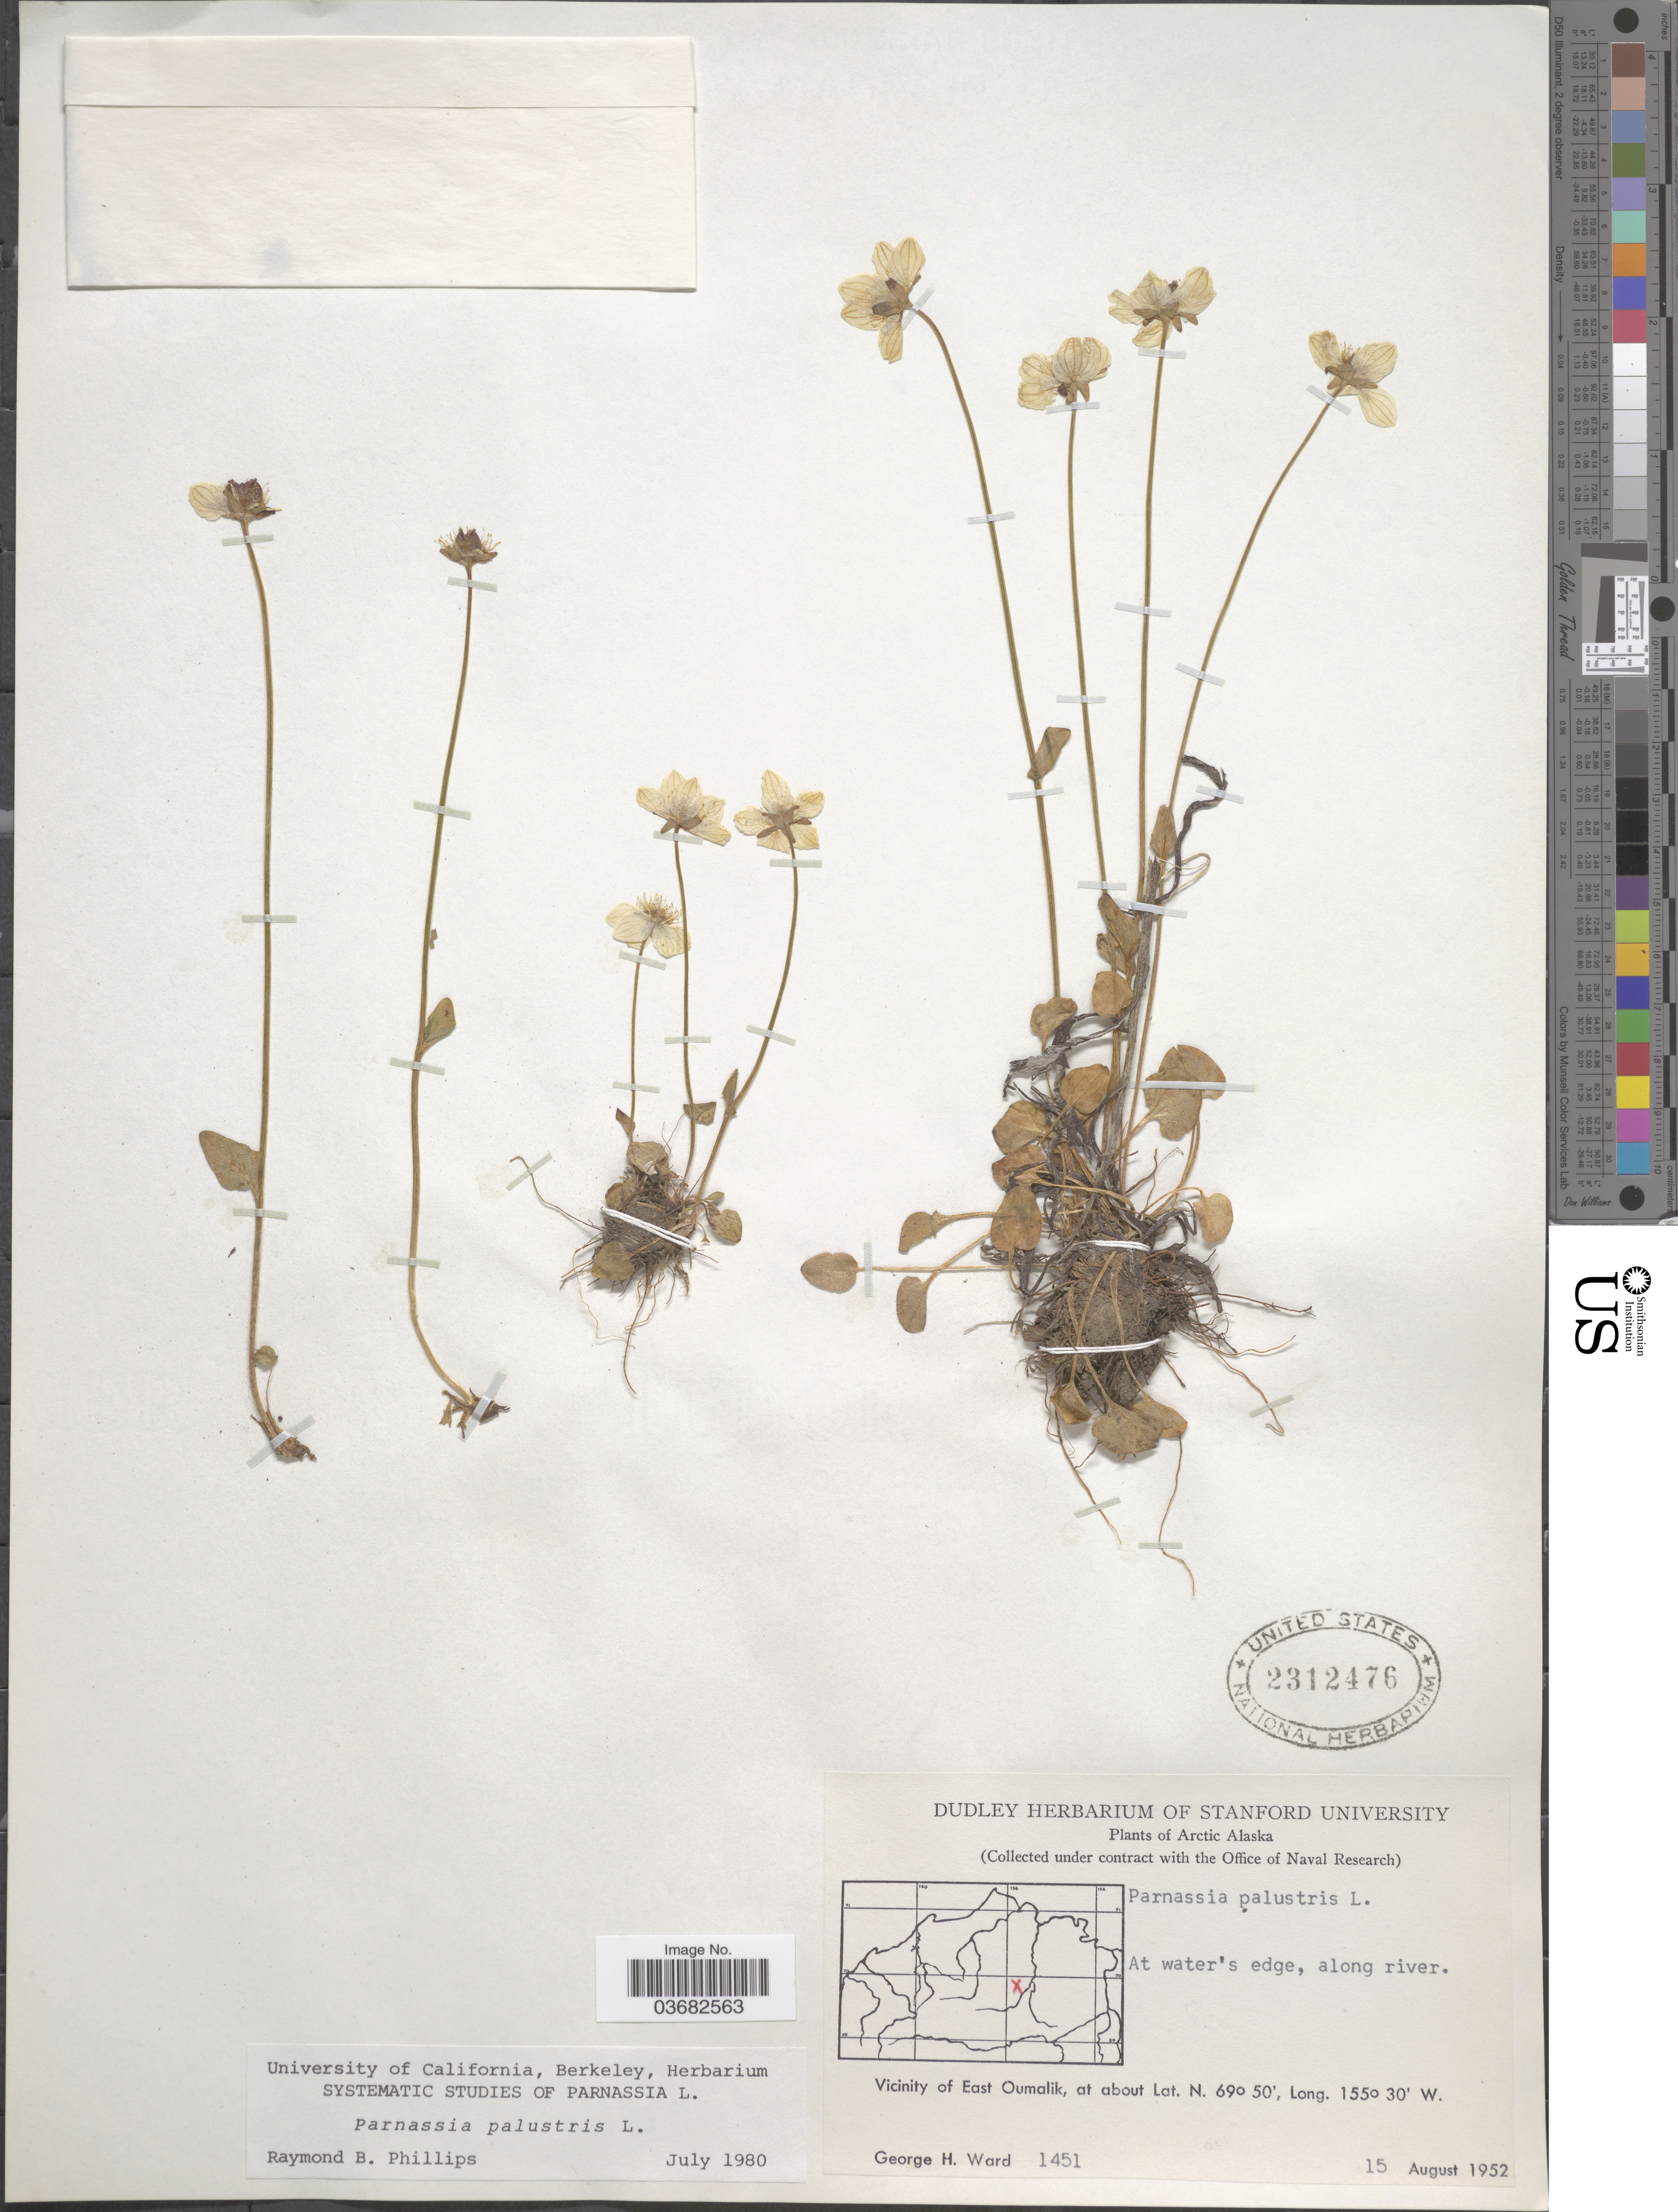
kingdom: Plantae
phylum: Tracheophyta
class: Magnoliopsida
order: Celastrales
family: Parnassiaceae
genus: Parnassia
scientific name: Parnassia palustris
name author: L.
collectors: G. H. Ward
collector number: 1451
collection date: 1952-08-15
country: United States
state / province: Alaska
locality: Arctic Alaska. At water's edge, along river. Vicinity of East Oumalik.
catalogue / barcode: US 2312476